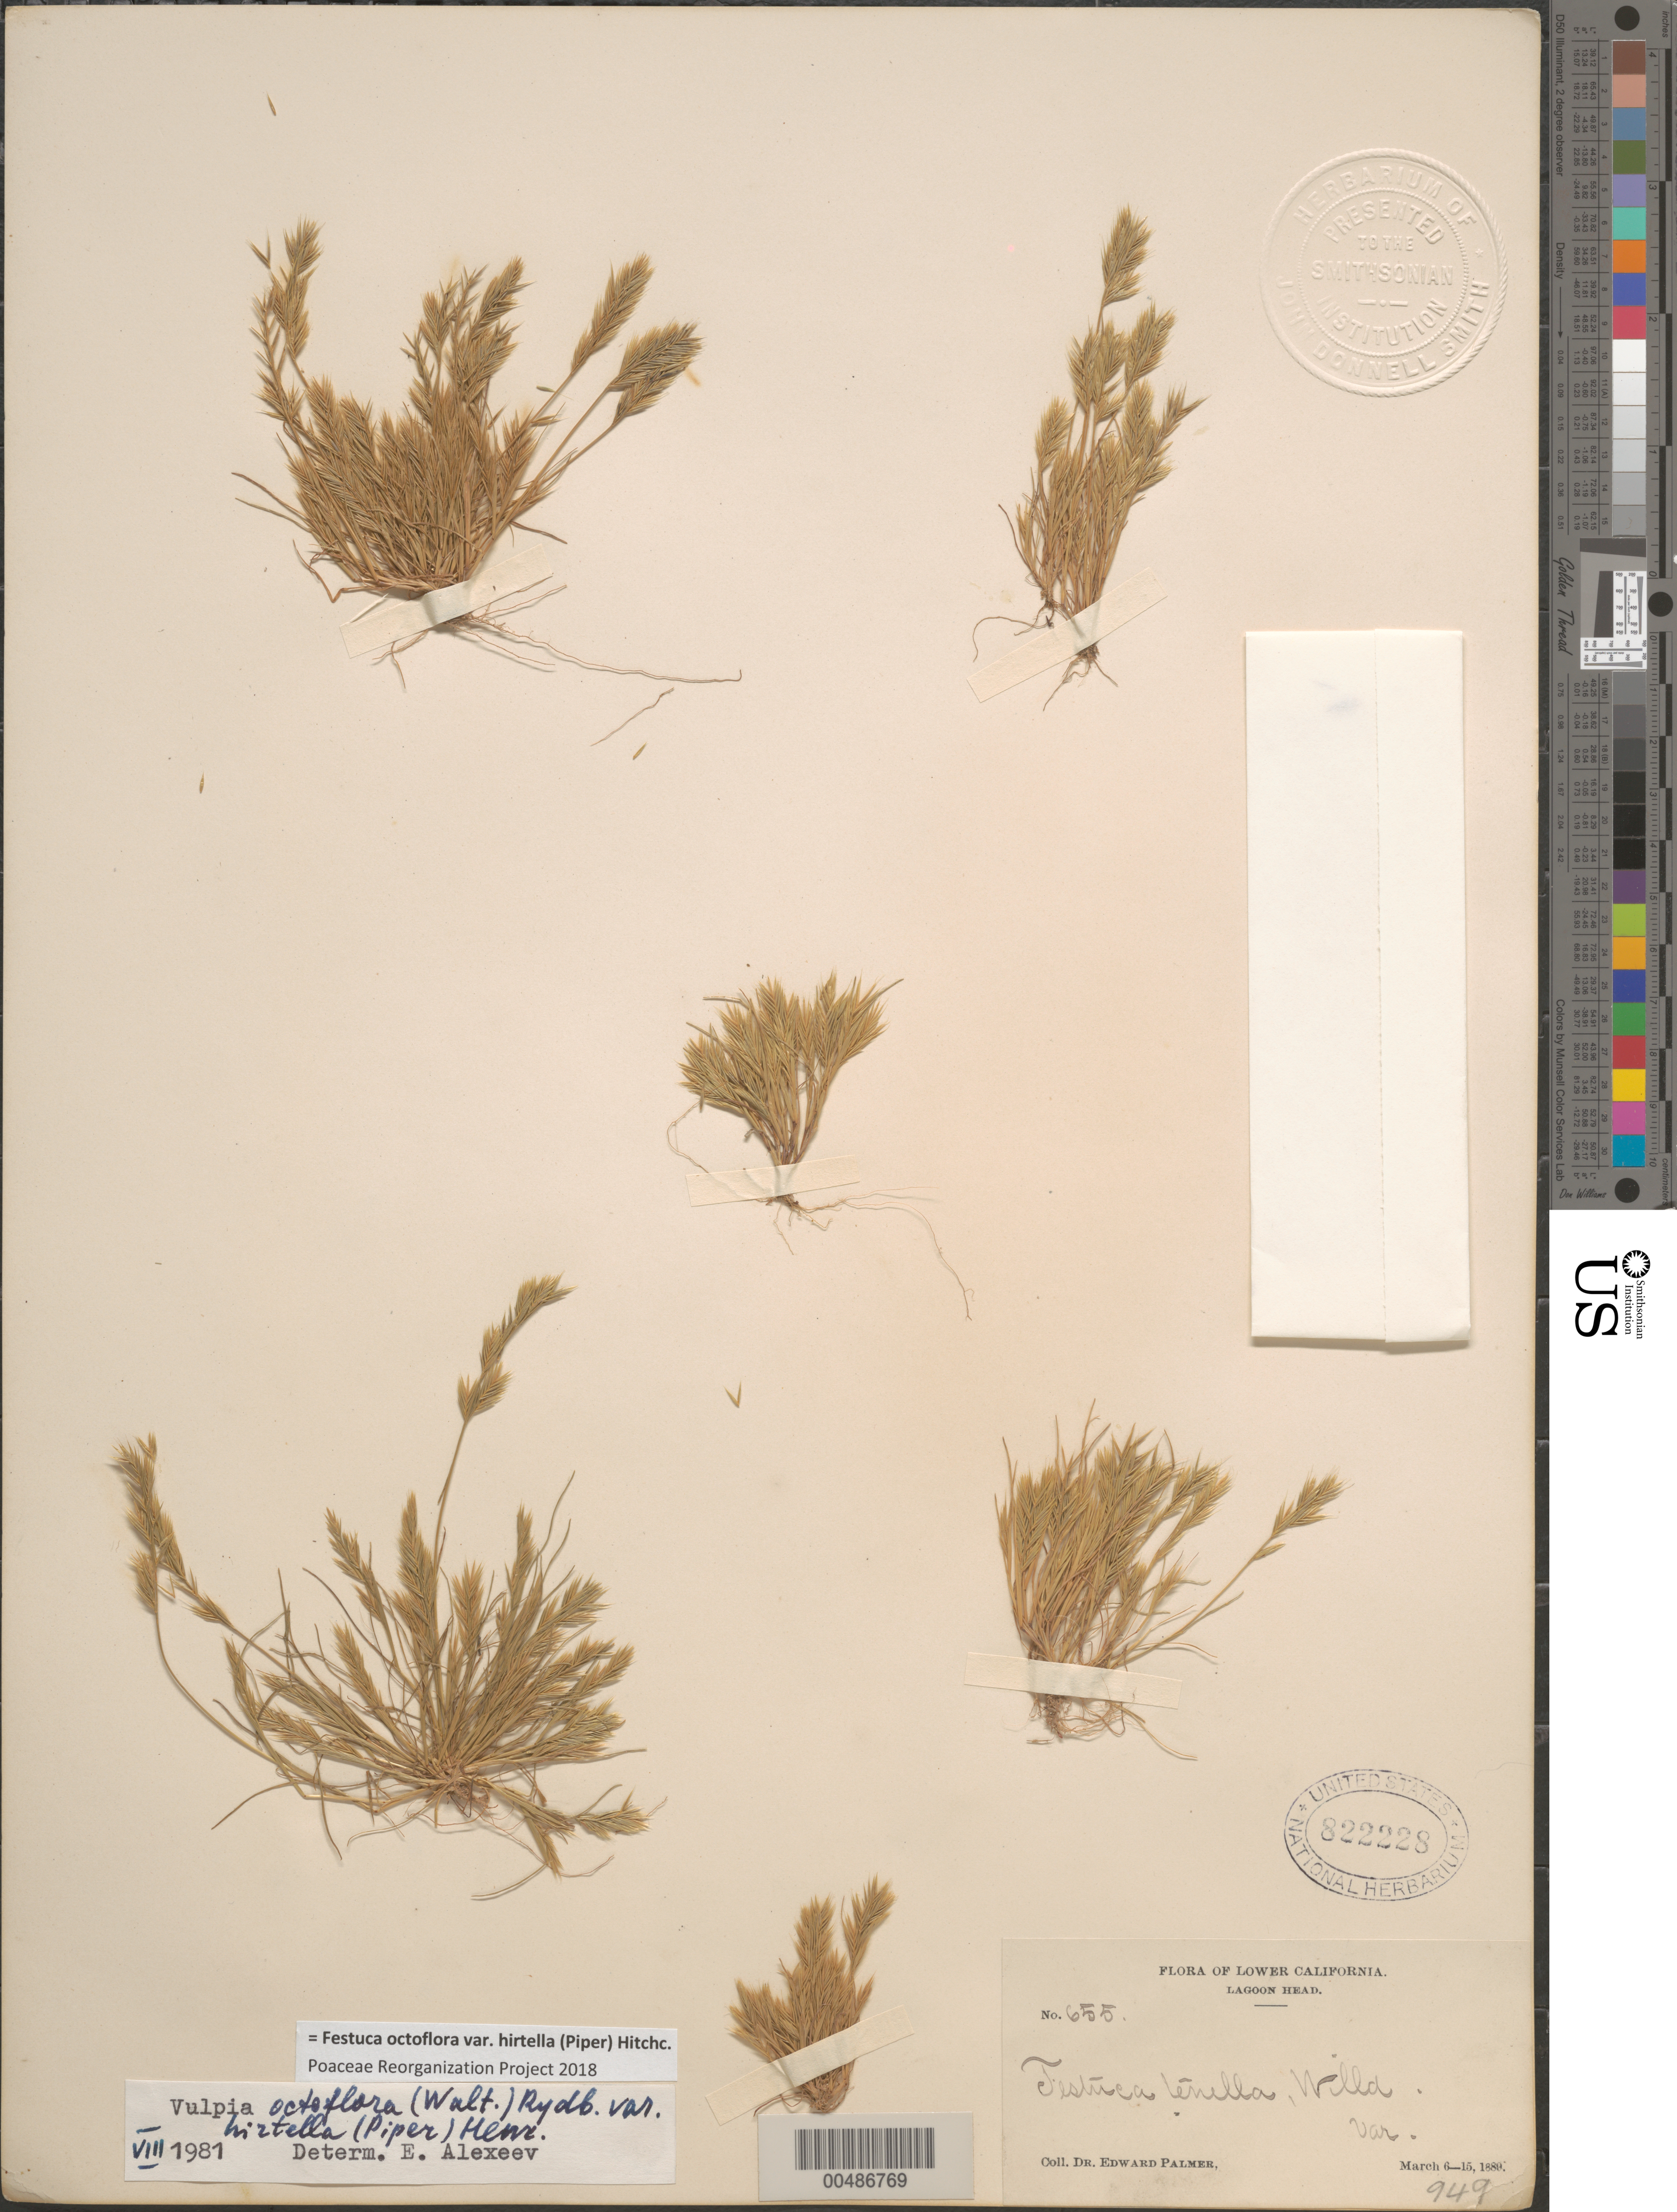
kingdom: Plantae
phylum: Tracheophyta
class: Liliopsida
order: Poales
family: Poaceae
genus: Festuca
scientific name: Festuca octoflora var. hirtella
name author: Piper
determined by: Poaceae Reorganization Project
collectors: E. Palmer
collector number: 655/949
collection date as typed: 6 Mar 1889 to 15 Mar 1889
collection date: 1889-03-06/1889-03-15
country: Mexico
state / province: Baja California Norte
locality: Lagoon Head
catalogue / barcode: US 822228